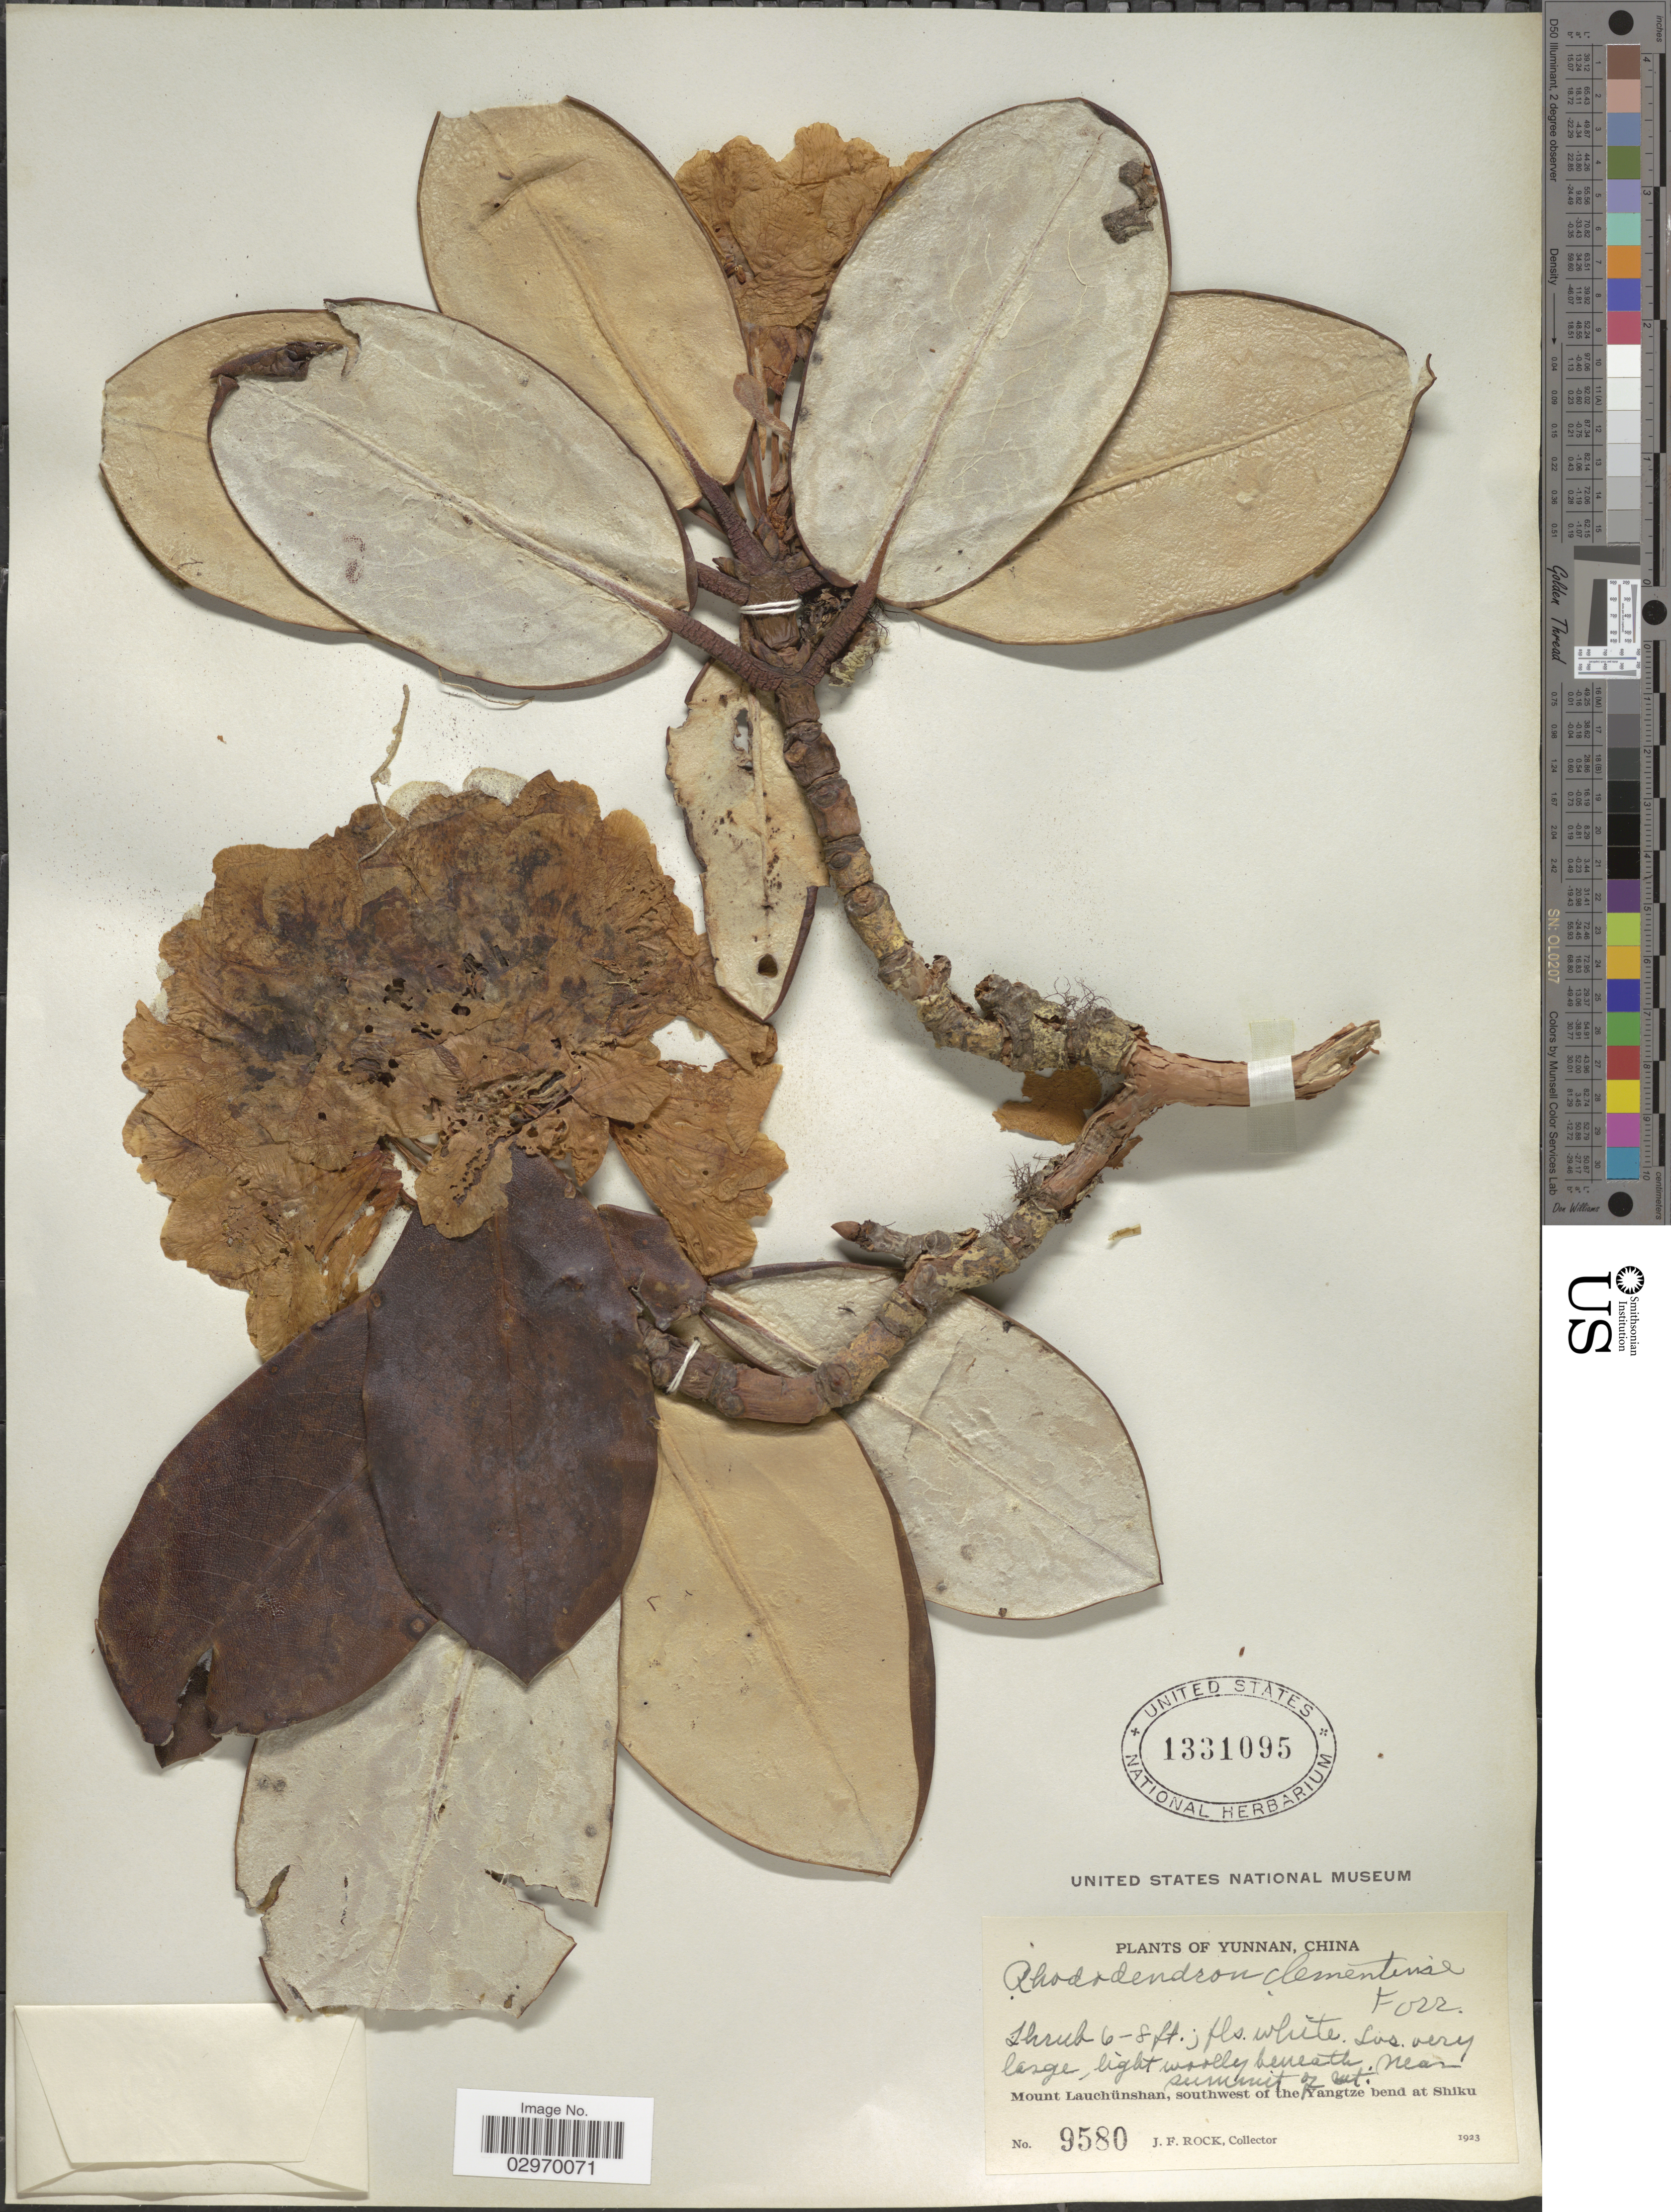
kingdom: Plantae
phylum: Tracheophyta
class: Magnoliopsida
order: Ericales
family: Ericaceae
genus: Rhododendron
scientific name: Rhododendron clementinae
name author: Forrest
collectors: J. Rock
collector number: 9580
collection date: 1923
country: China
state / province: Yunnan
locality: Summit of Mt. near Mount Lauchünshan, southwest of the Yangtze bend at Shiku.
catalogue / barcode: US 1331095